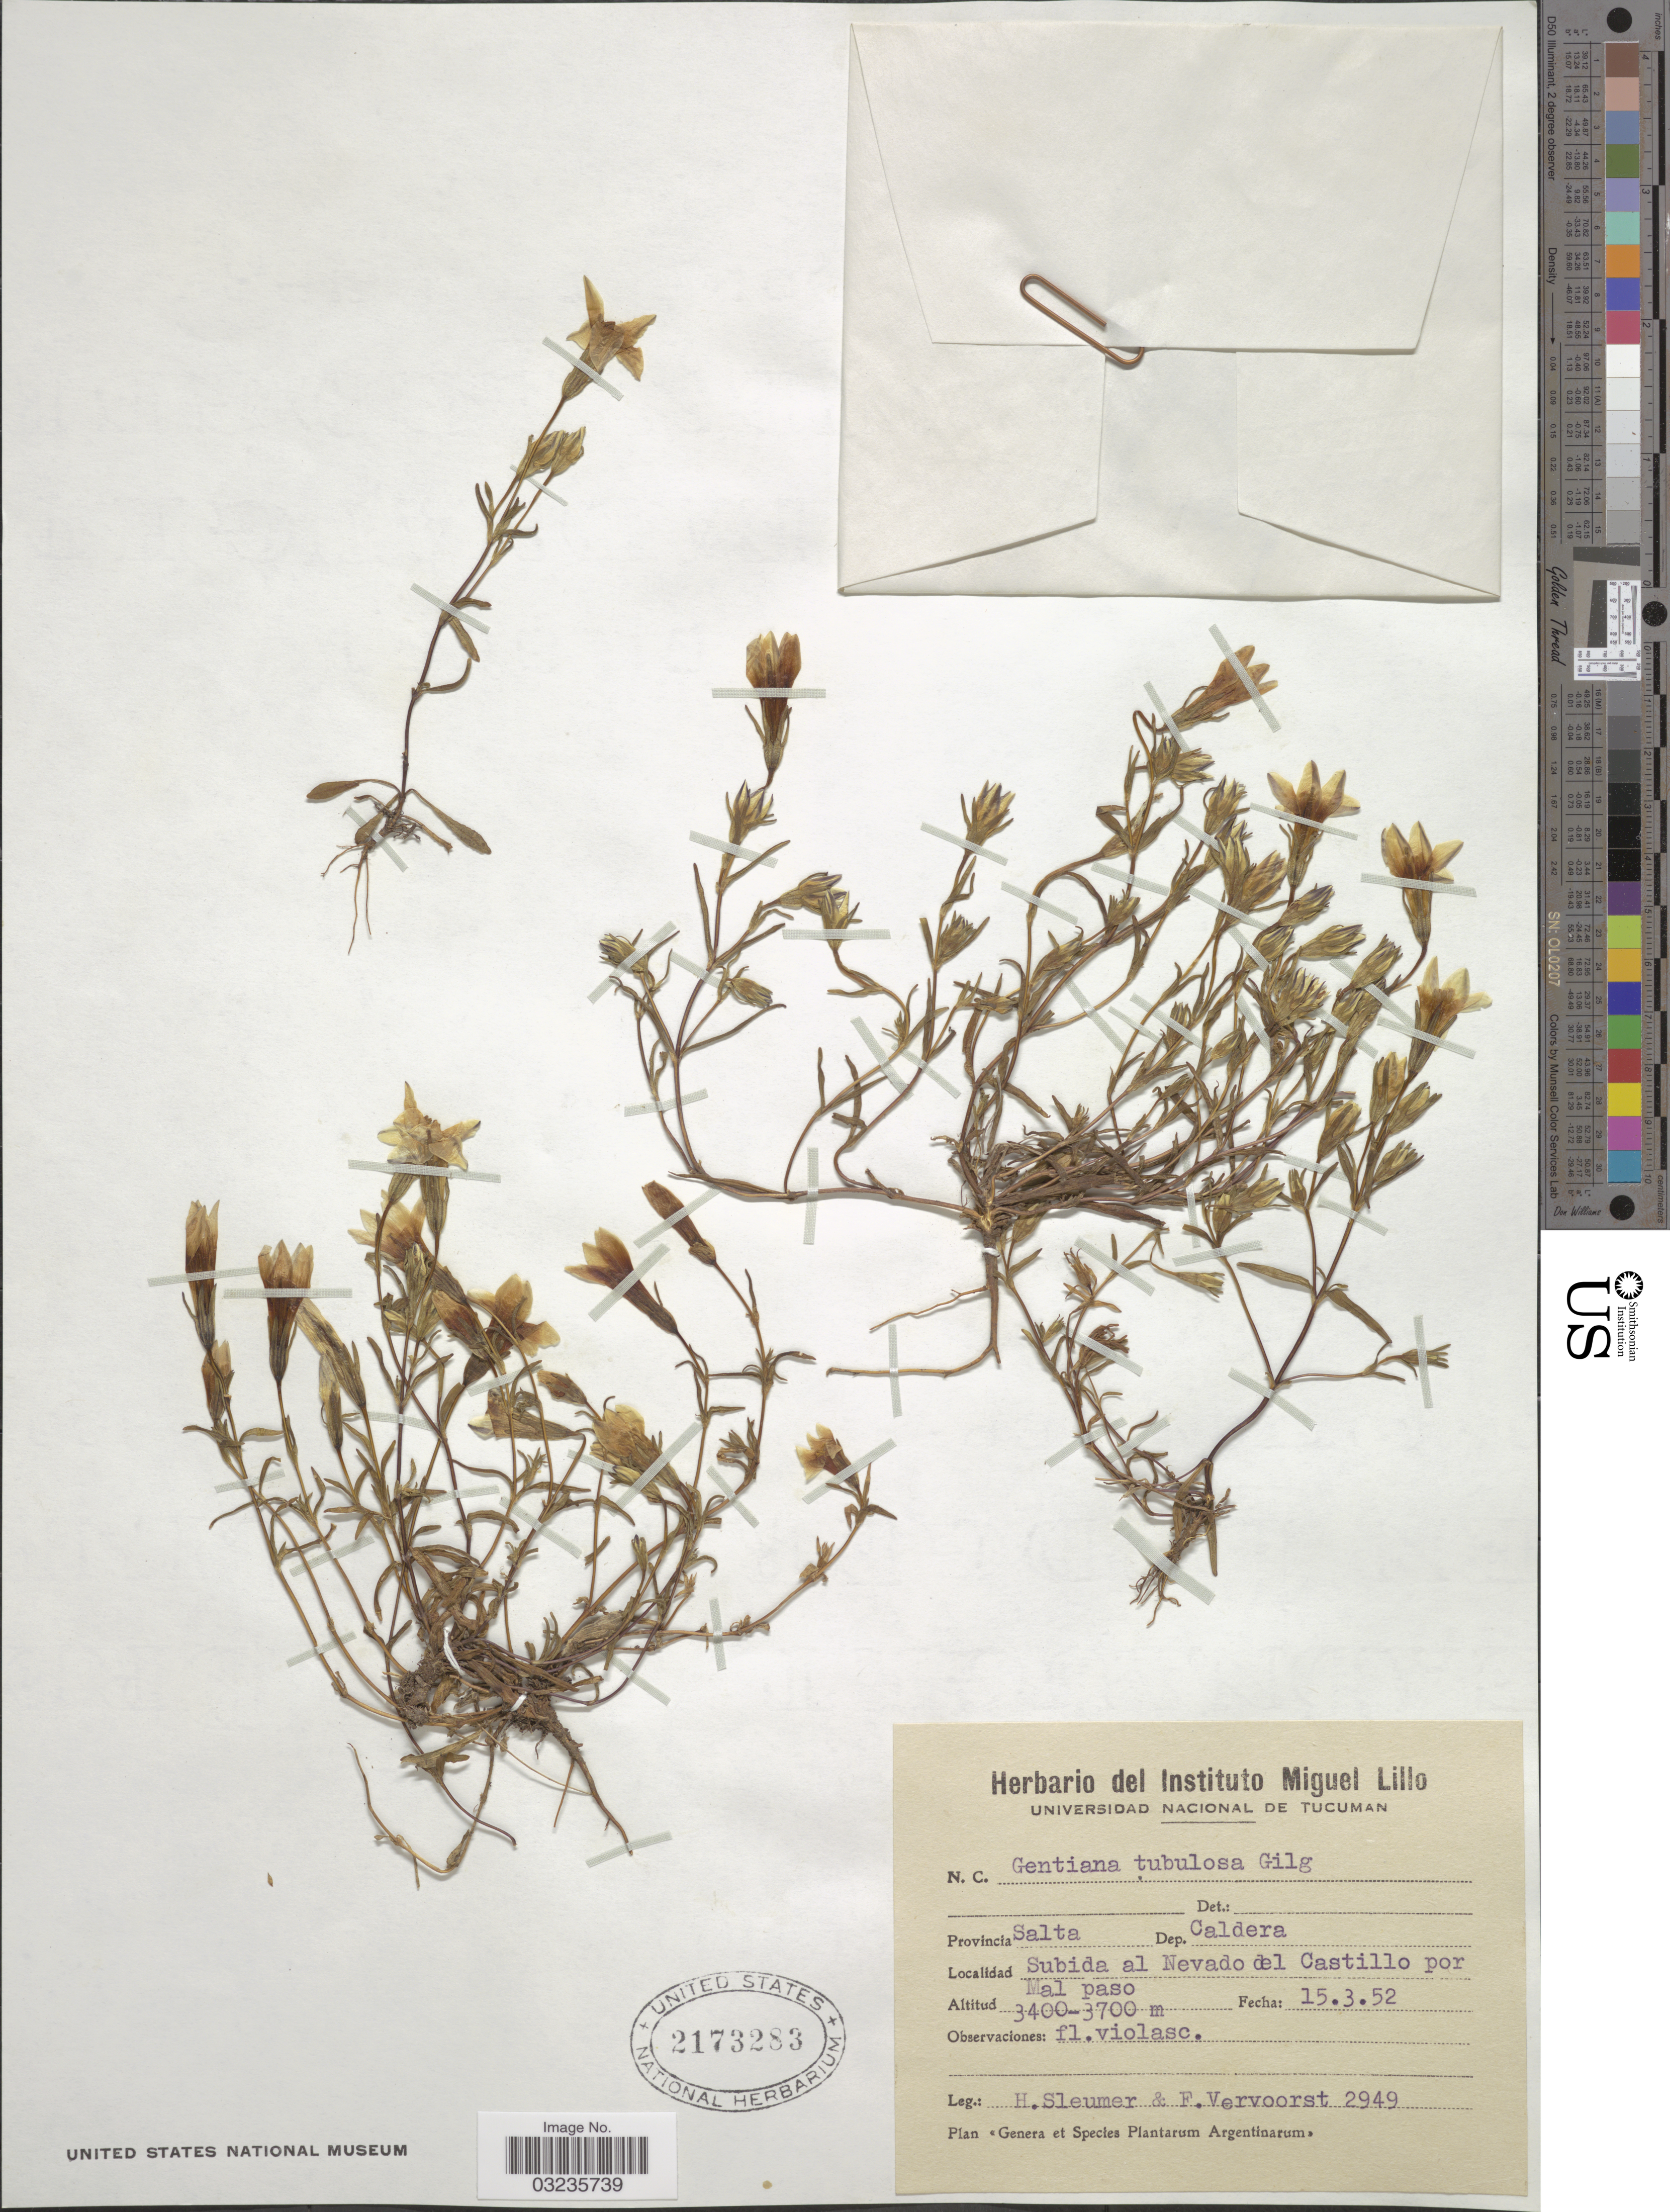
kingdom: Plantae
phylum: Tracheophyta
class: Magnoliopsida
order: Gentianales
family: Gentianaceae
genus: Gentiana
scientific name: Gentiana tubulosa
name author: Gilg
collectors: H. O. Sleumer & F. Vervoorst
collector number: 2949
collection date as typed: Transcribed d/m/y: 15/3/52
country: Argentina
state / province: Salta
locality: Dep. Caldera. Subida al Nevado del Castillo por Mal paso.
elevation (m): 3400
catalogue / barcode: US 2173283